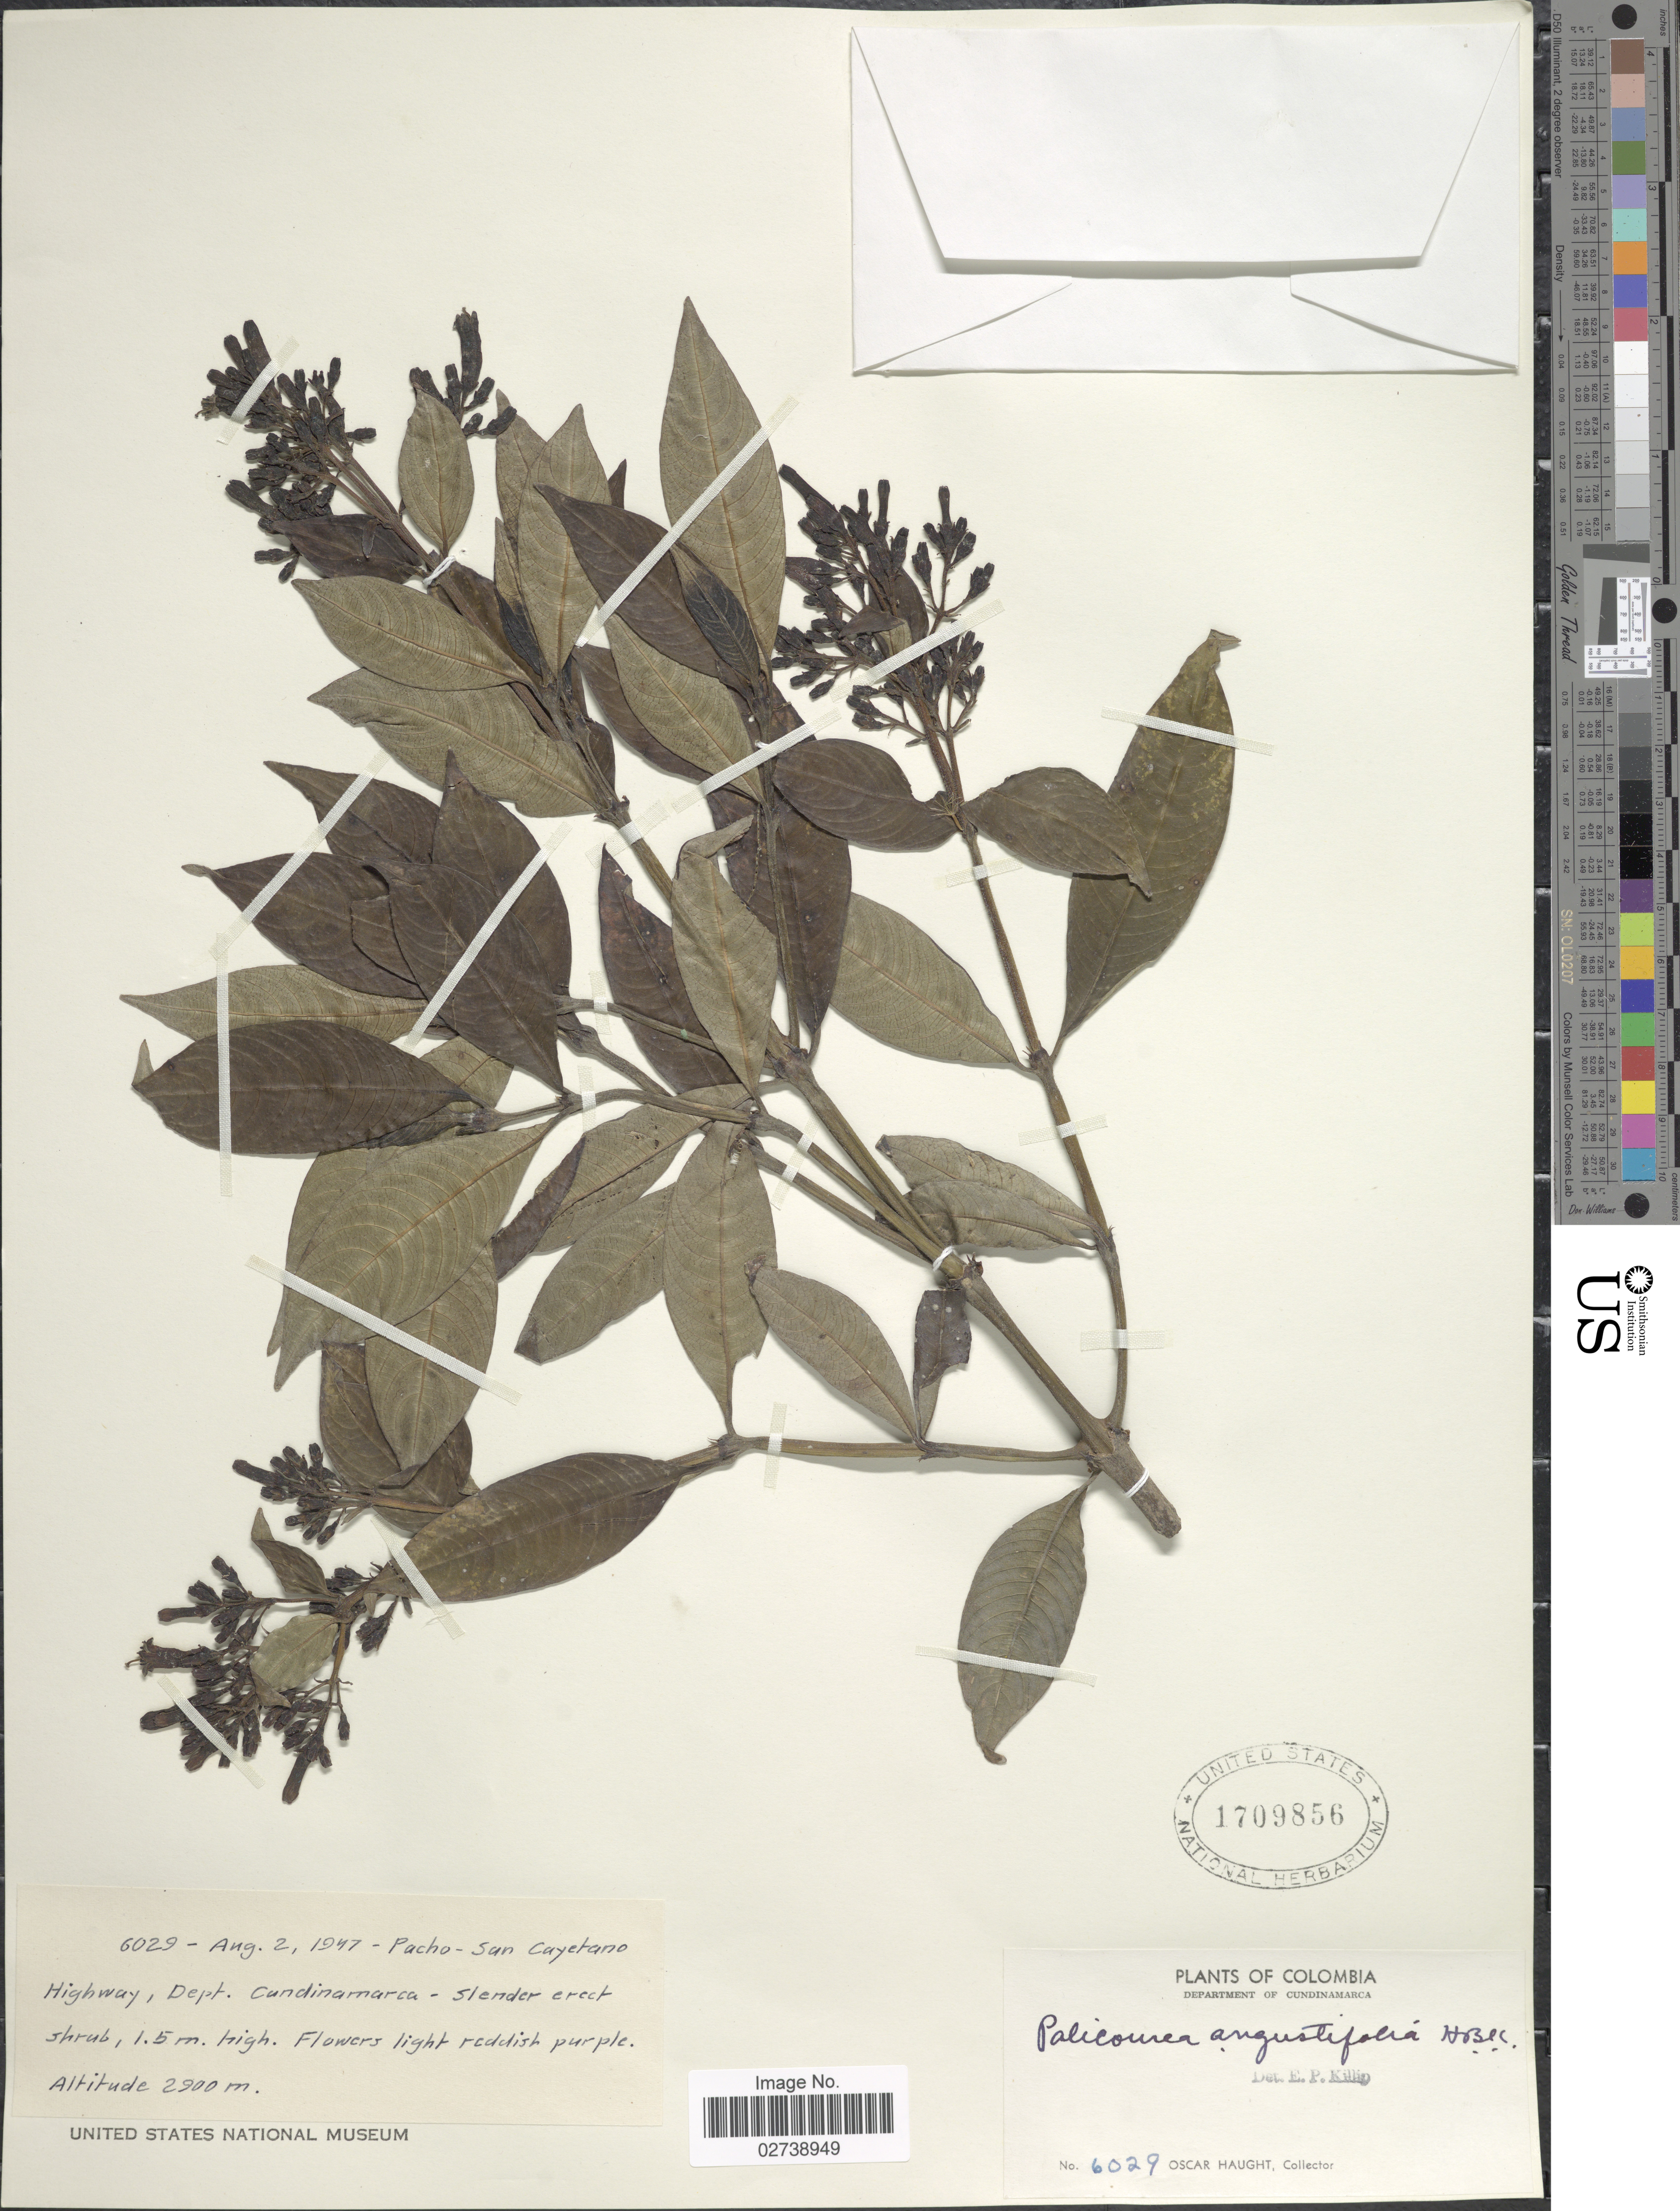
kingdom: Plantae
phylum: Tracheophyta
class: Magnoliopsida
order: Gentianales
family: Rubiaceae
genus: Palicourea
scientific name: Palicourea angustifolia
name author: Kunth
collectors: O. Haught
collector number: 6029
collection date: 1947-08-02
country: Colombia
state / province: Cundinamarca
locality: Colombia, Pacho - San Cayetano Highway, Dept. Cundinamarca.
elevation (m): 2900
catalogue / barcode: US 1709856